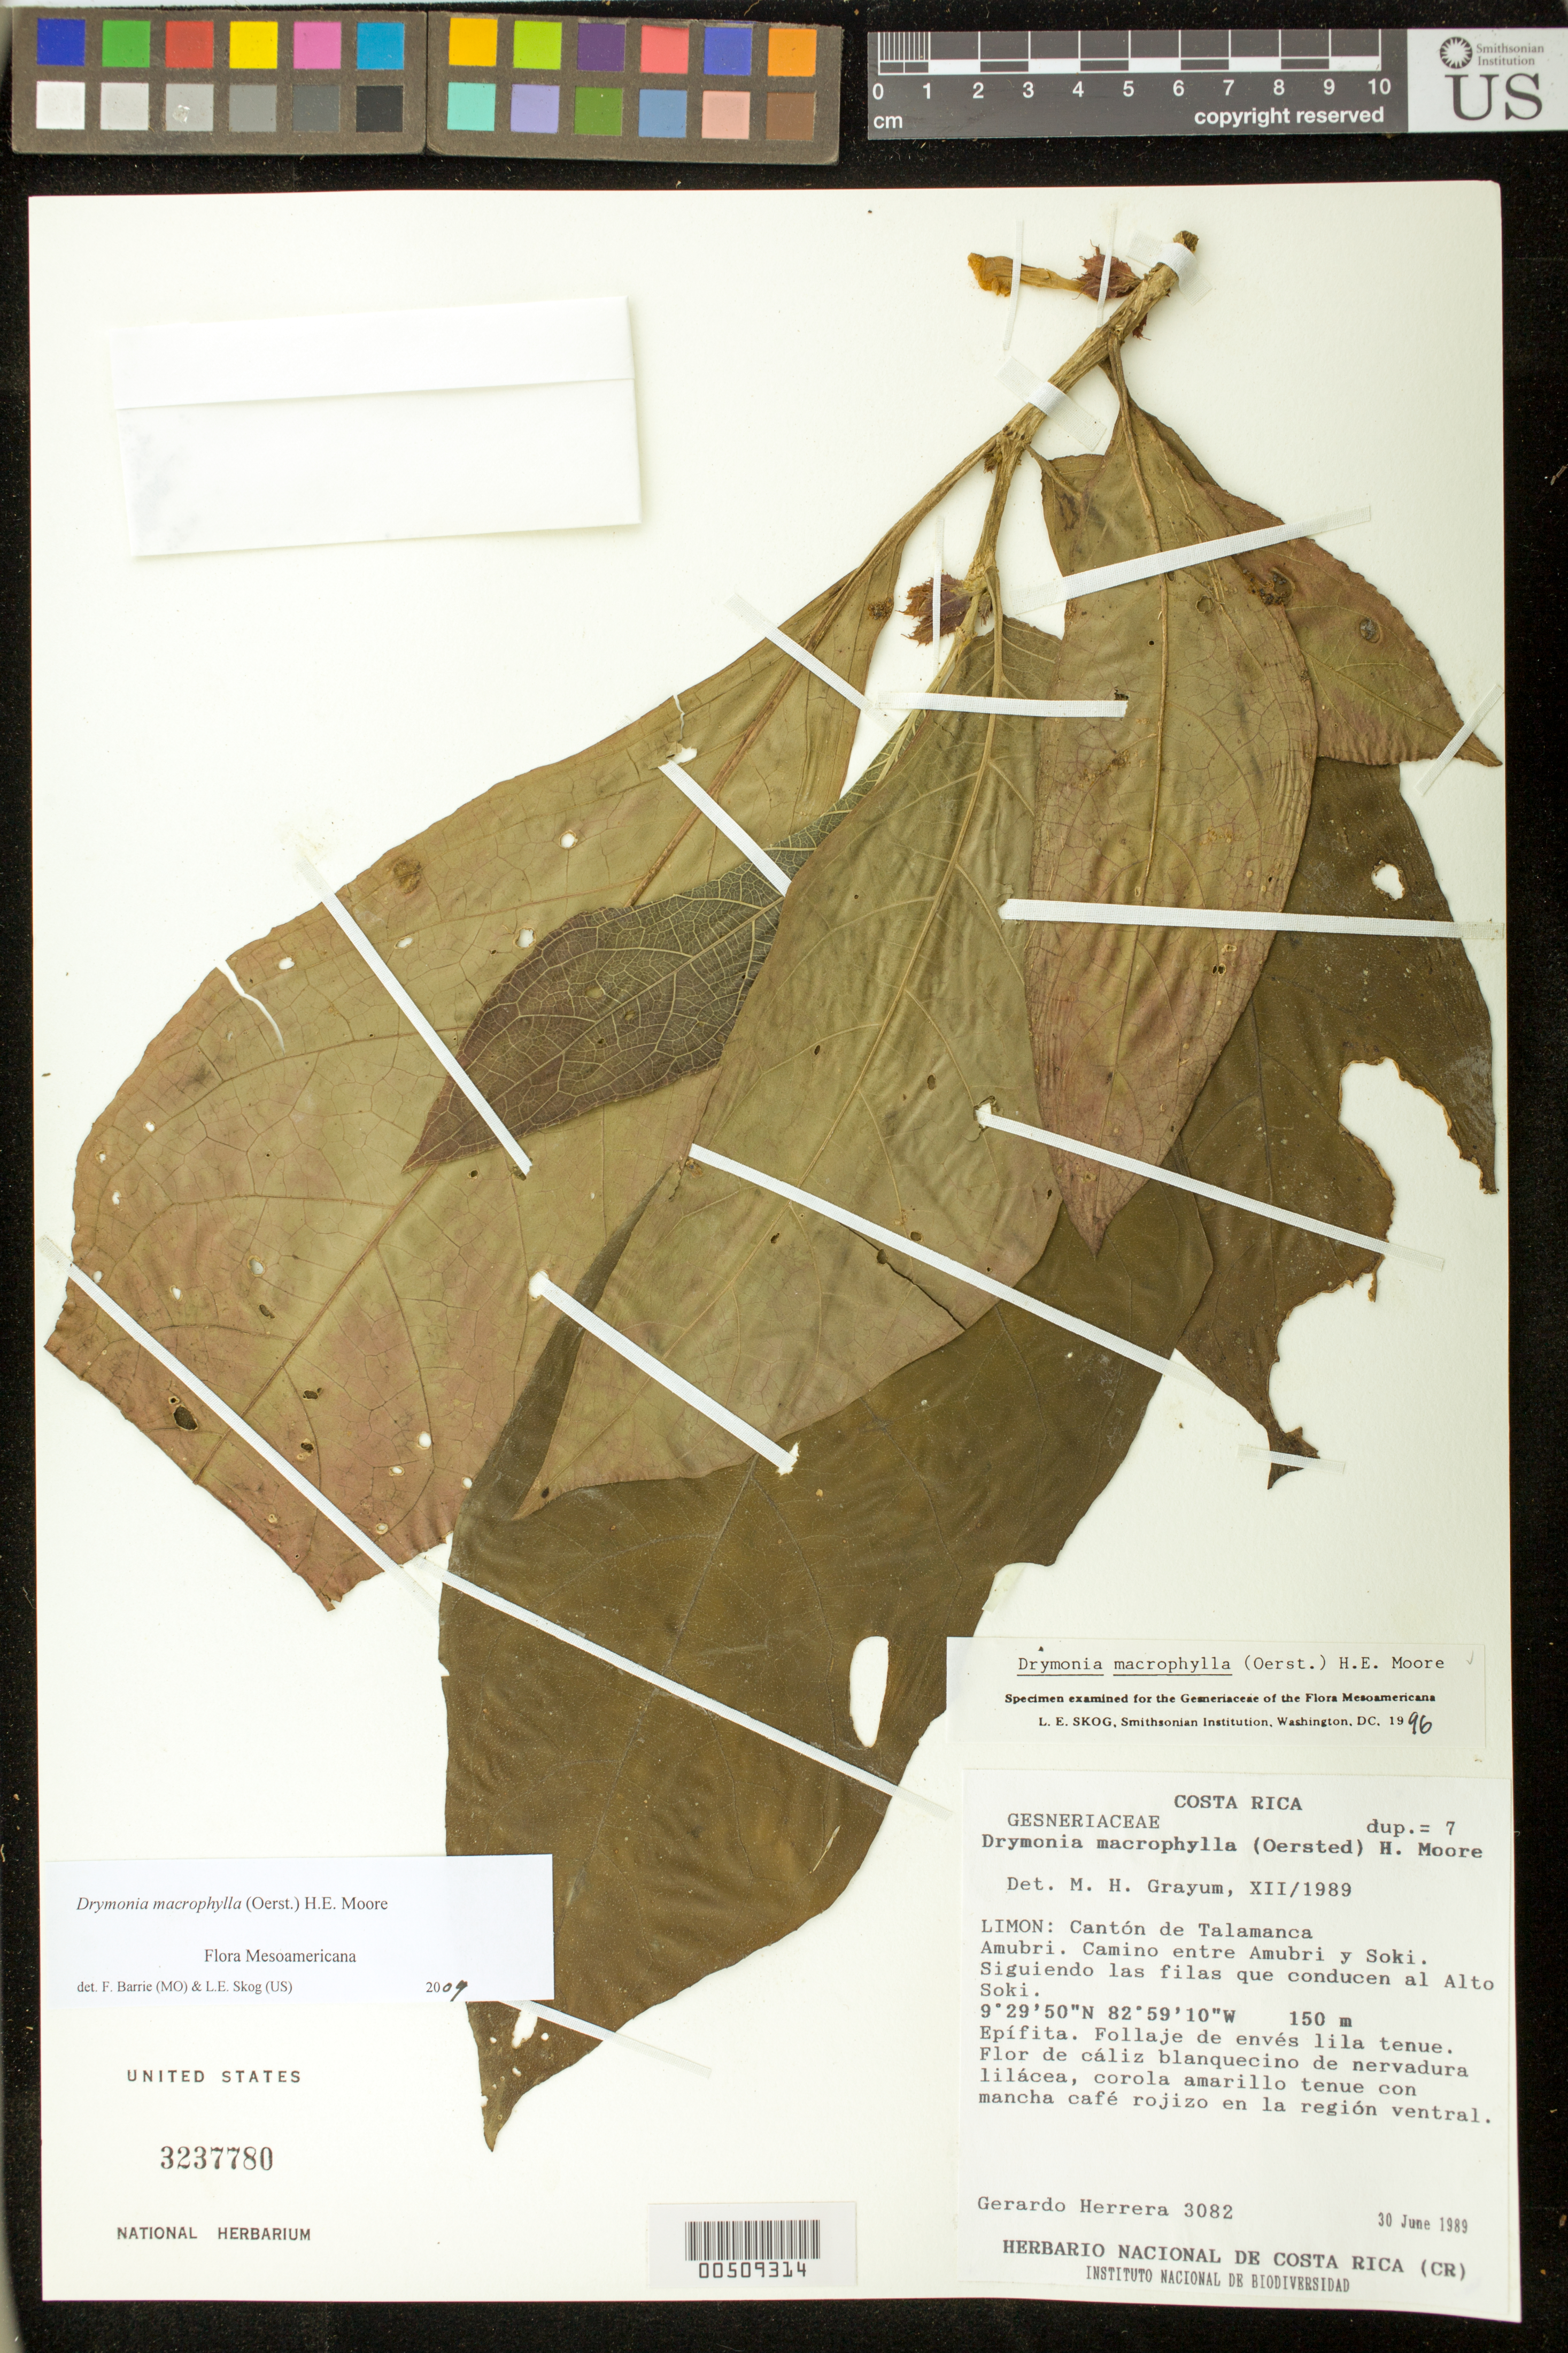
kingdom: Plantae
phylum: Tracheophyta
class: Magnoliopsida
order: Lamiales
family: Gesneriaceae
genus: Drymonia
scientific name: Drymonia macrophylla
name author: (Oerst.) H.E. Moore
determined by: Skog, Laurence E.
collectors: G. Herrera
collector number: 3082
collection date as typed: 30 Jun 1989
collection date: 1989-06-30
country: Costa Rica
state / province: Limón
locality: Cantón de Talamanca Amubri. Camino entre Amubri y Soki. Siguiendo las filas que conducen al Alto Soki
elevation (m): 150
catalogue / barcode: US 3237780